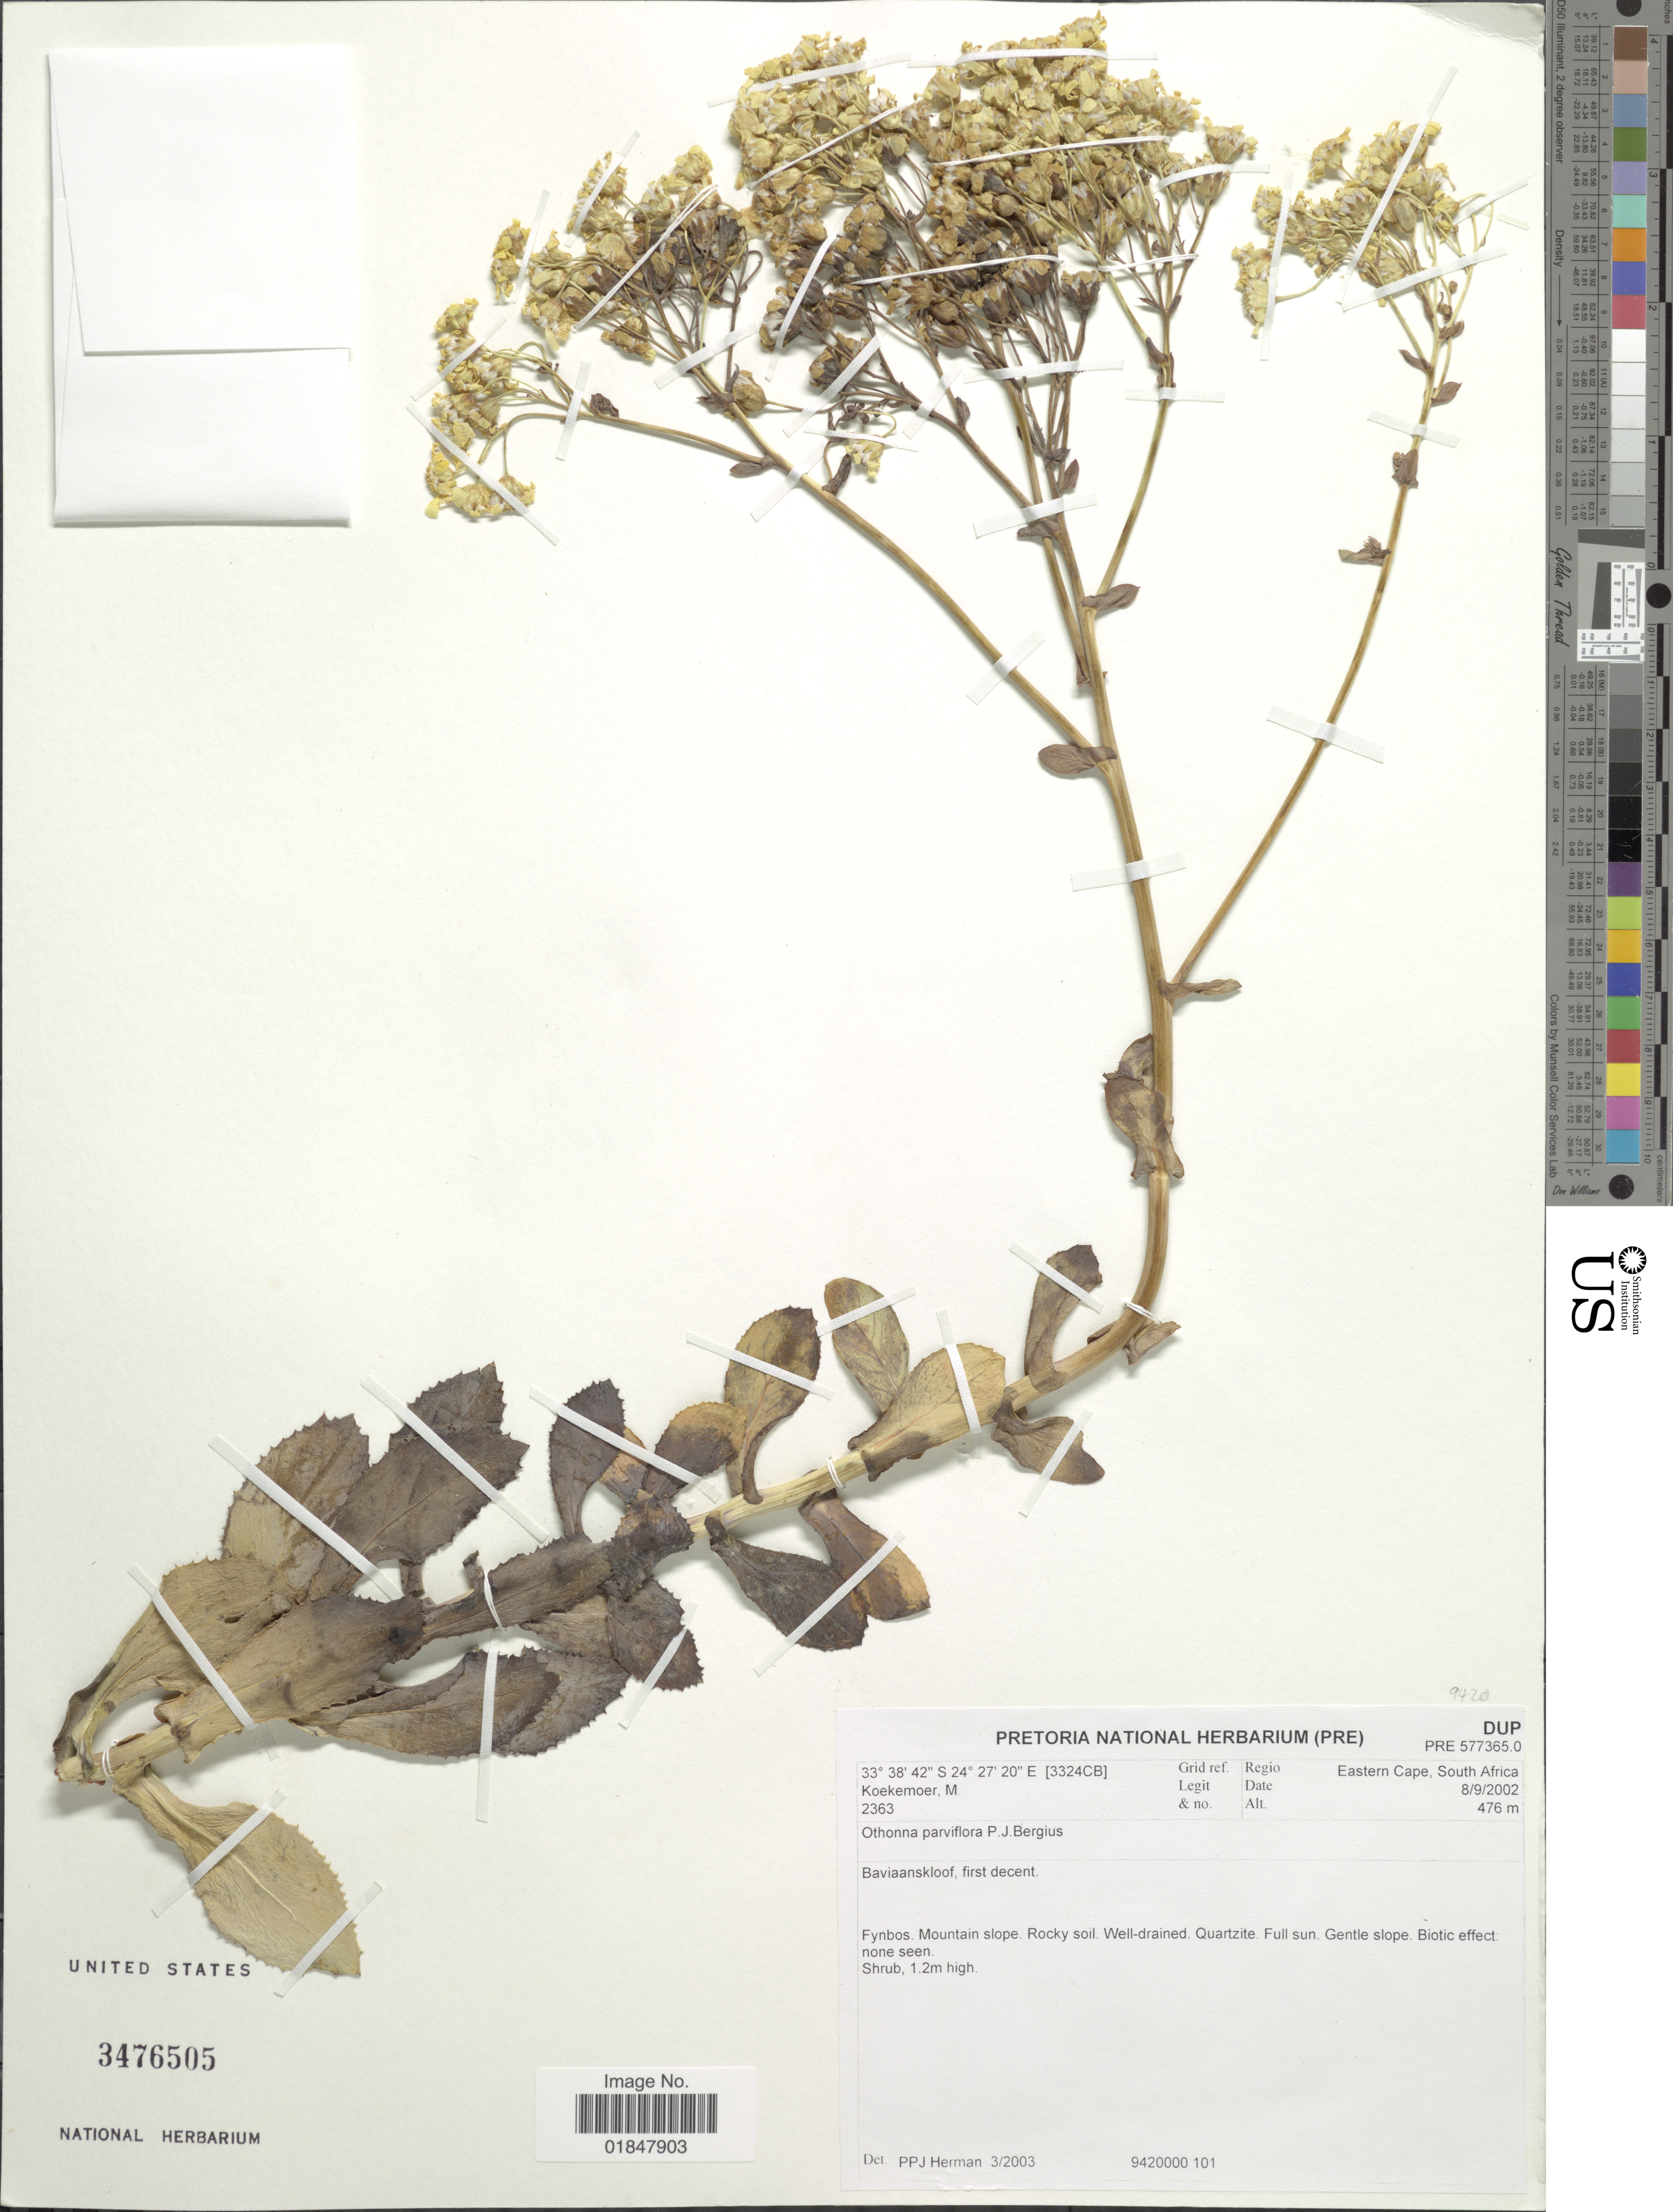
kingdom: Plantae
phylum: Tracheophyta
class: Magnoliopsida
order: Asterales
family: Asteraceae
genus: Othonna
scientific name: Othonna parviflora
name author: P.J. Bergius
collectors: M. Koekemoer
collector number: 2363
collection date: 2002-09-08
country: South Africa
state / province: Eastern Cape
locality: Baviaanskloof, forest decent (3324CB)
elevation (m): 476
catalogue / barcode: US 3476505